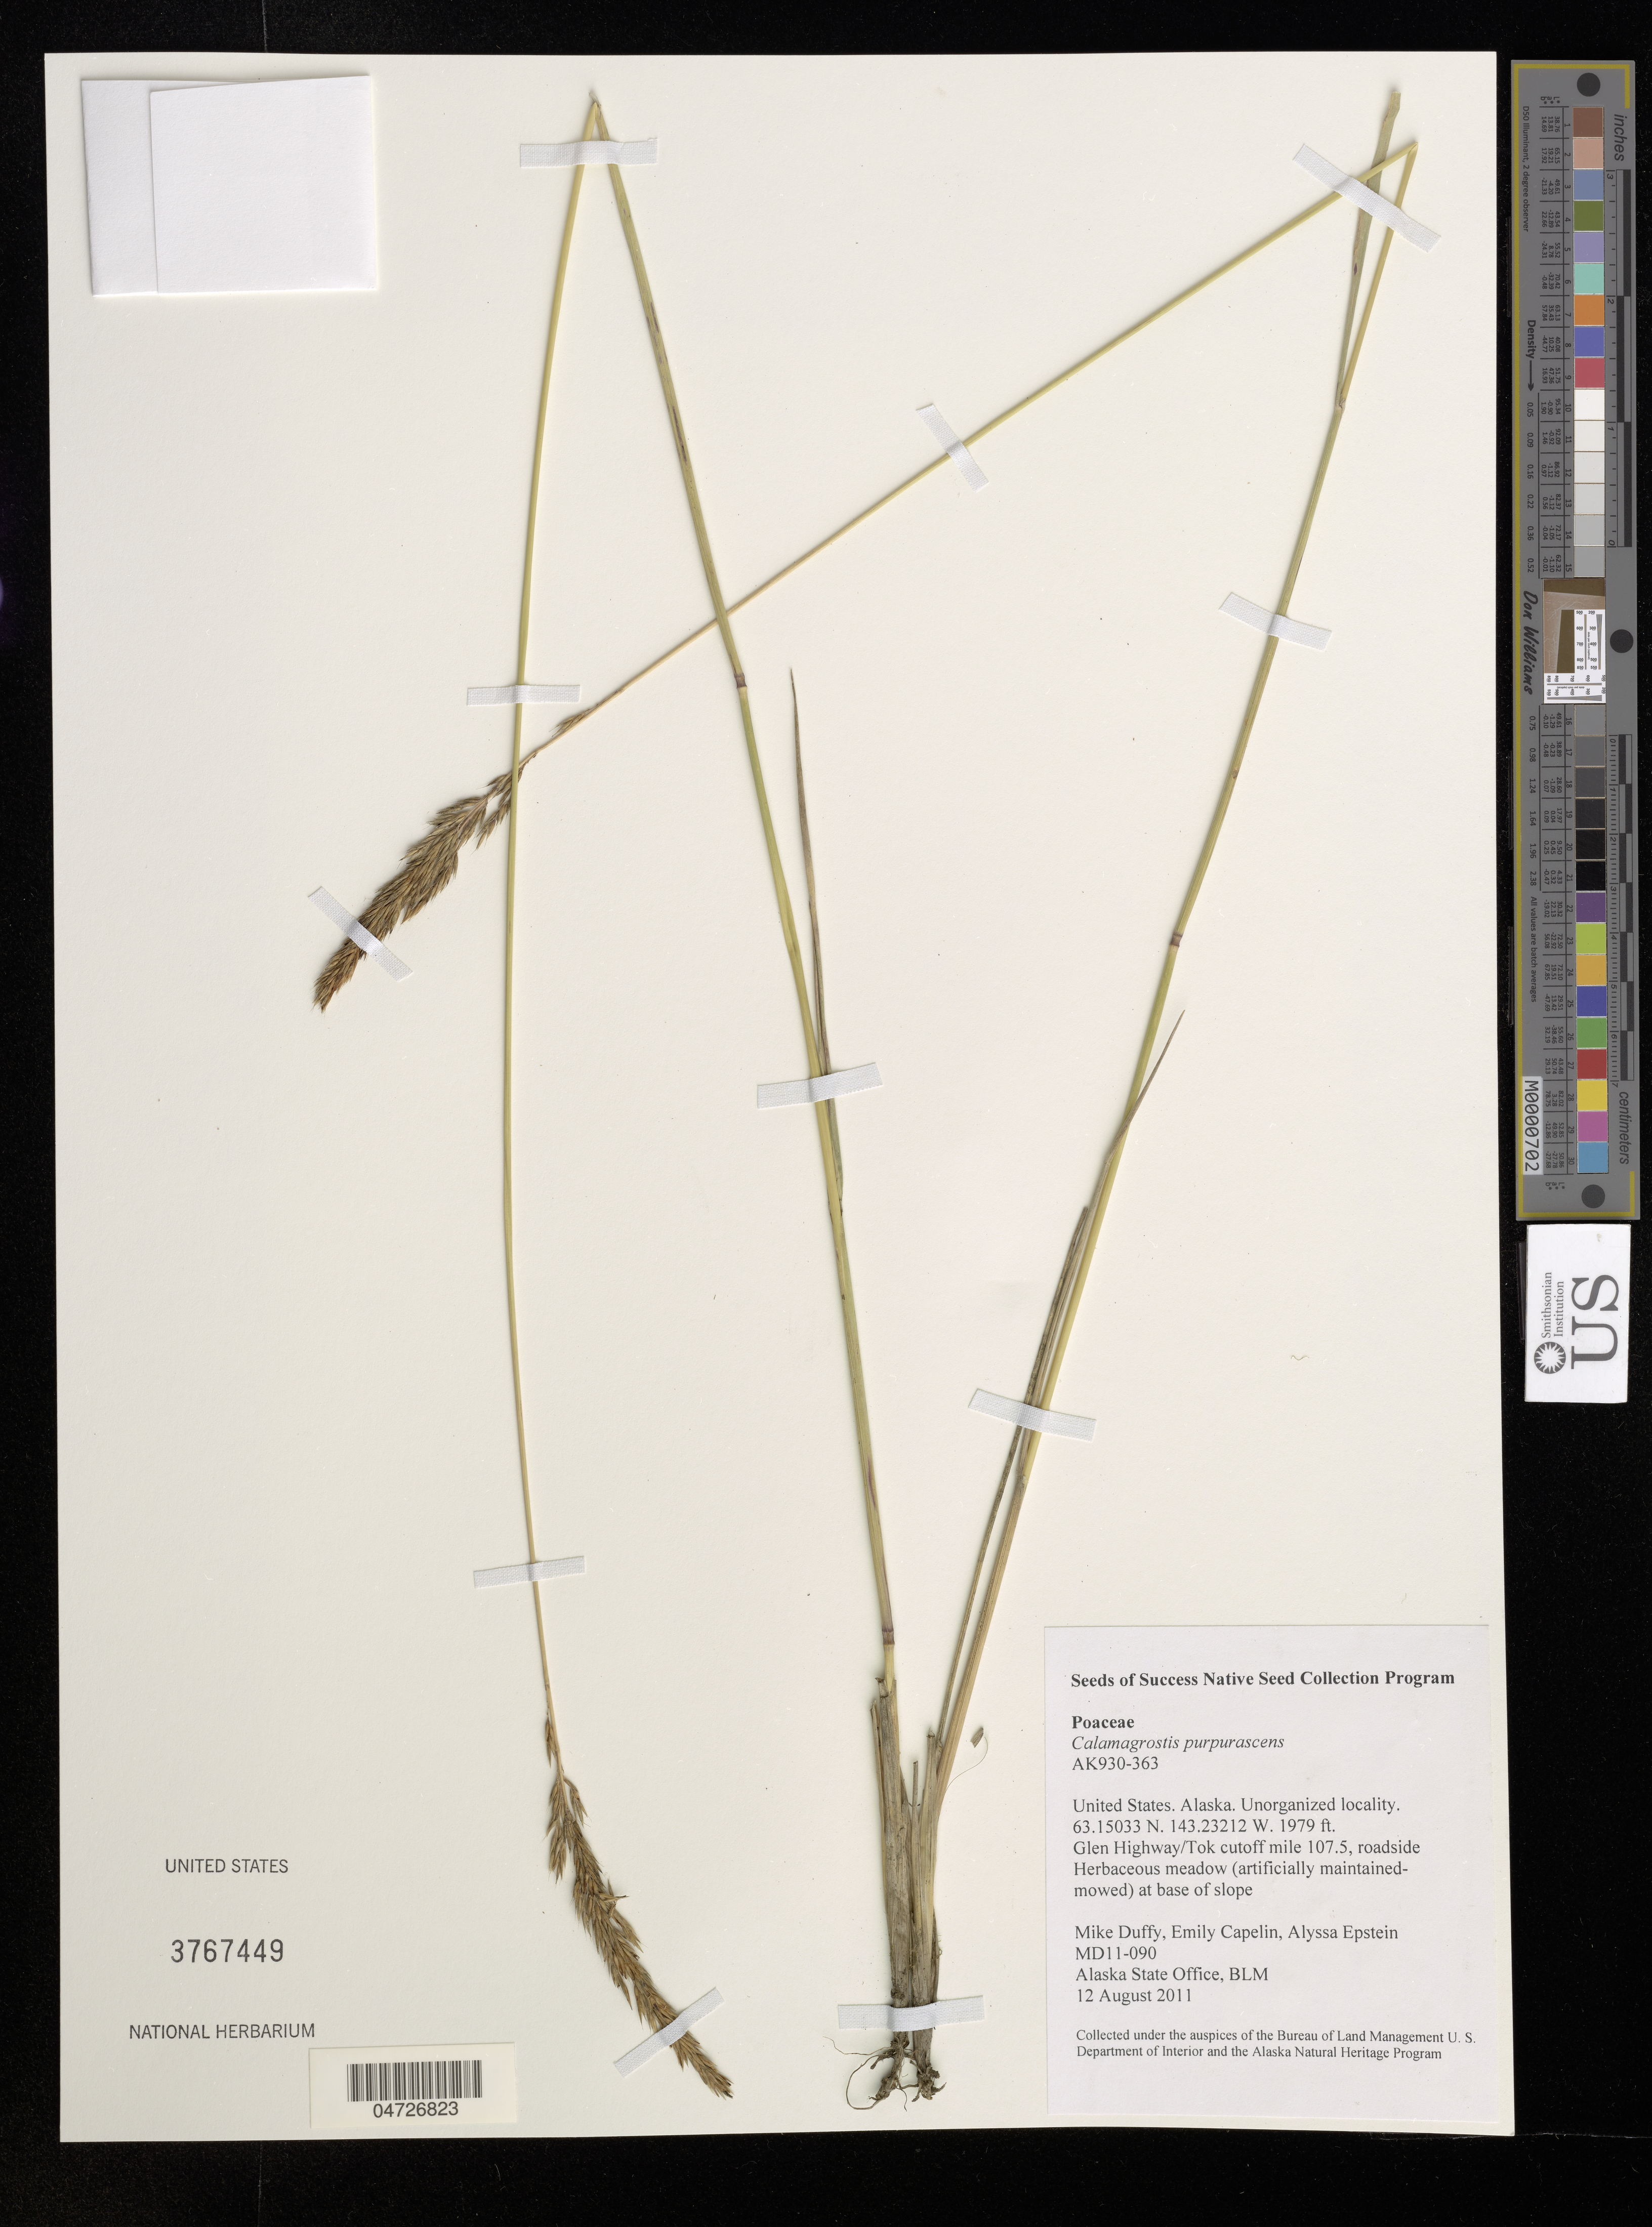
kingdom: Plantae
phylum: Tracheophyta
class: Liliopsida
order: Poales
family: Poaceae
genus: Calamagrostis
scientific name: Calamagrostis purpurascens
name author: R. Br.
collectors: M. Duffy, E. Capelin & A. Epstein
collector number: MD11-090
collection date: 2011-08-12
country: United States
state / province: Alaska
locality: Unorganized locality. Glen Highway/Tok cutoff mile 107.5, roadside.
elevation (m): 603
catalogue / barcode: US 3767449